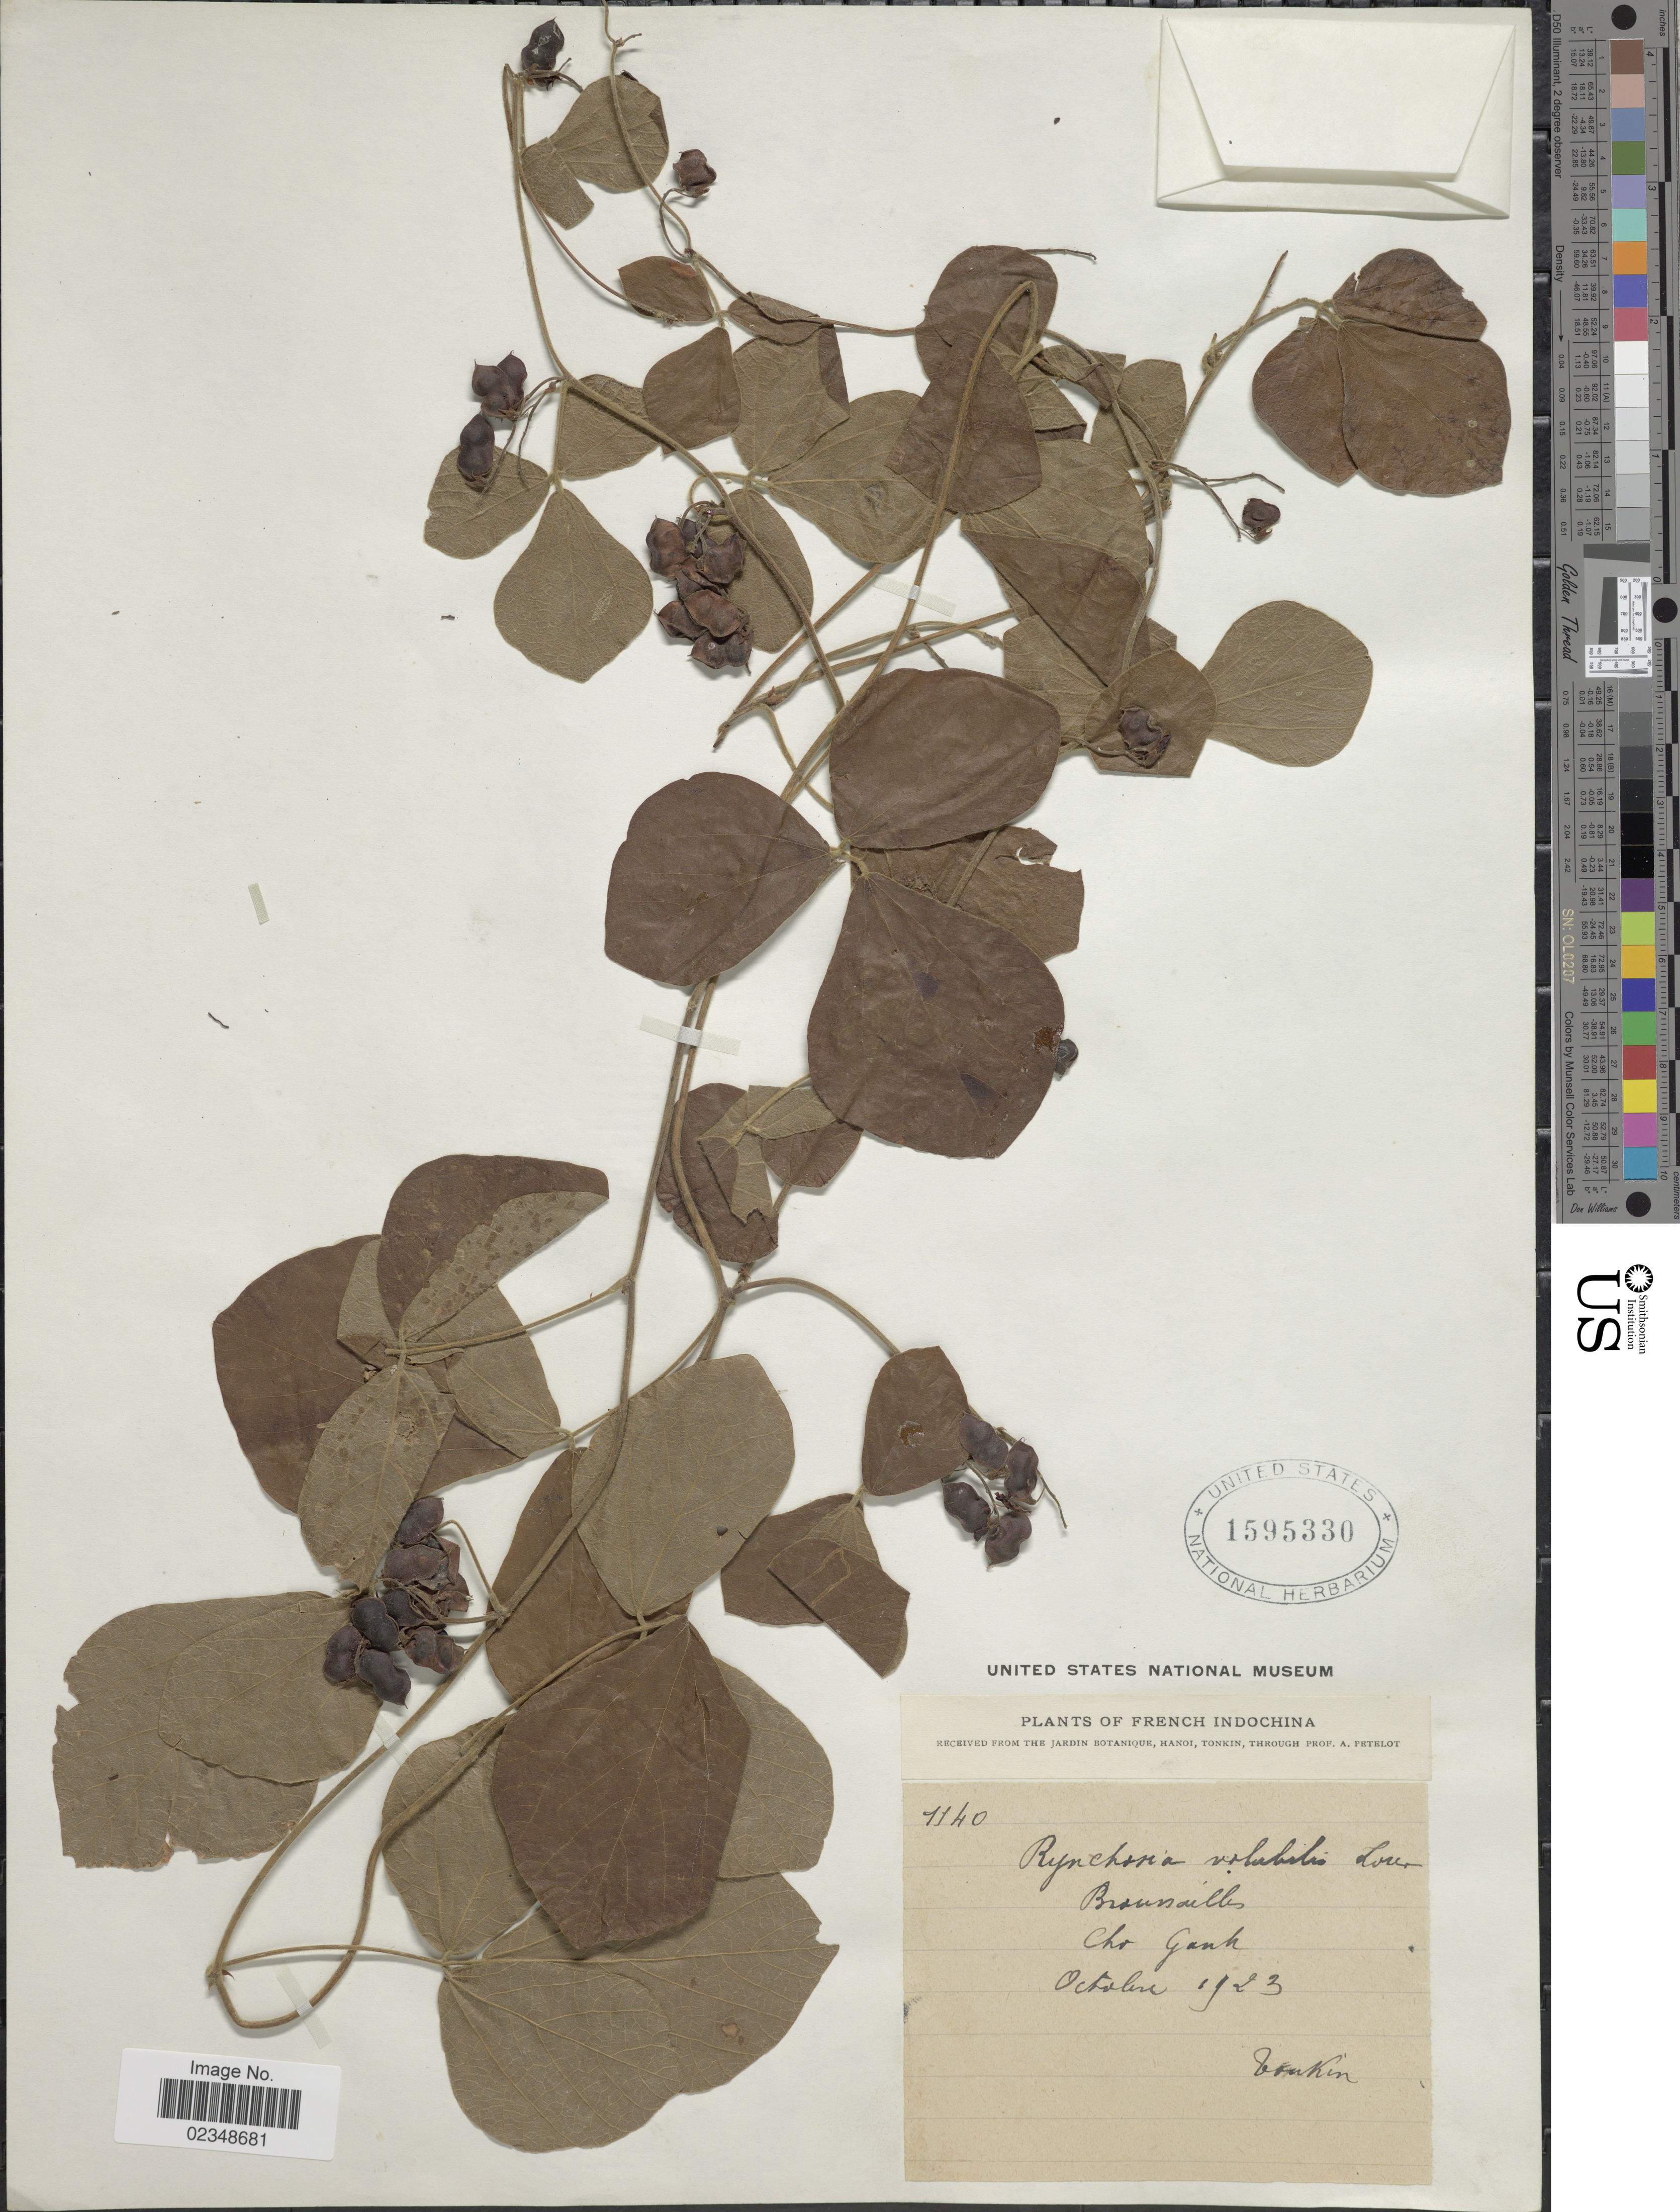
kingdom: Plantae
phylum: Tracheophyta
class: Magnoliopsida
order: Fabales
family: Fabaceae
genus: Rhynchosia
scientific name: Rhynchosia volubilis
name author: (Michx.) Wood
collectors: A. Petelot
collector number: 7140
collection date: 1923-10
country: Vietnam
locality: Tonkin. French Indochina, Brousailles, Cho Ganh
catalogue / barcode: US 1595330